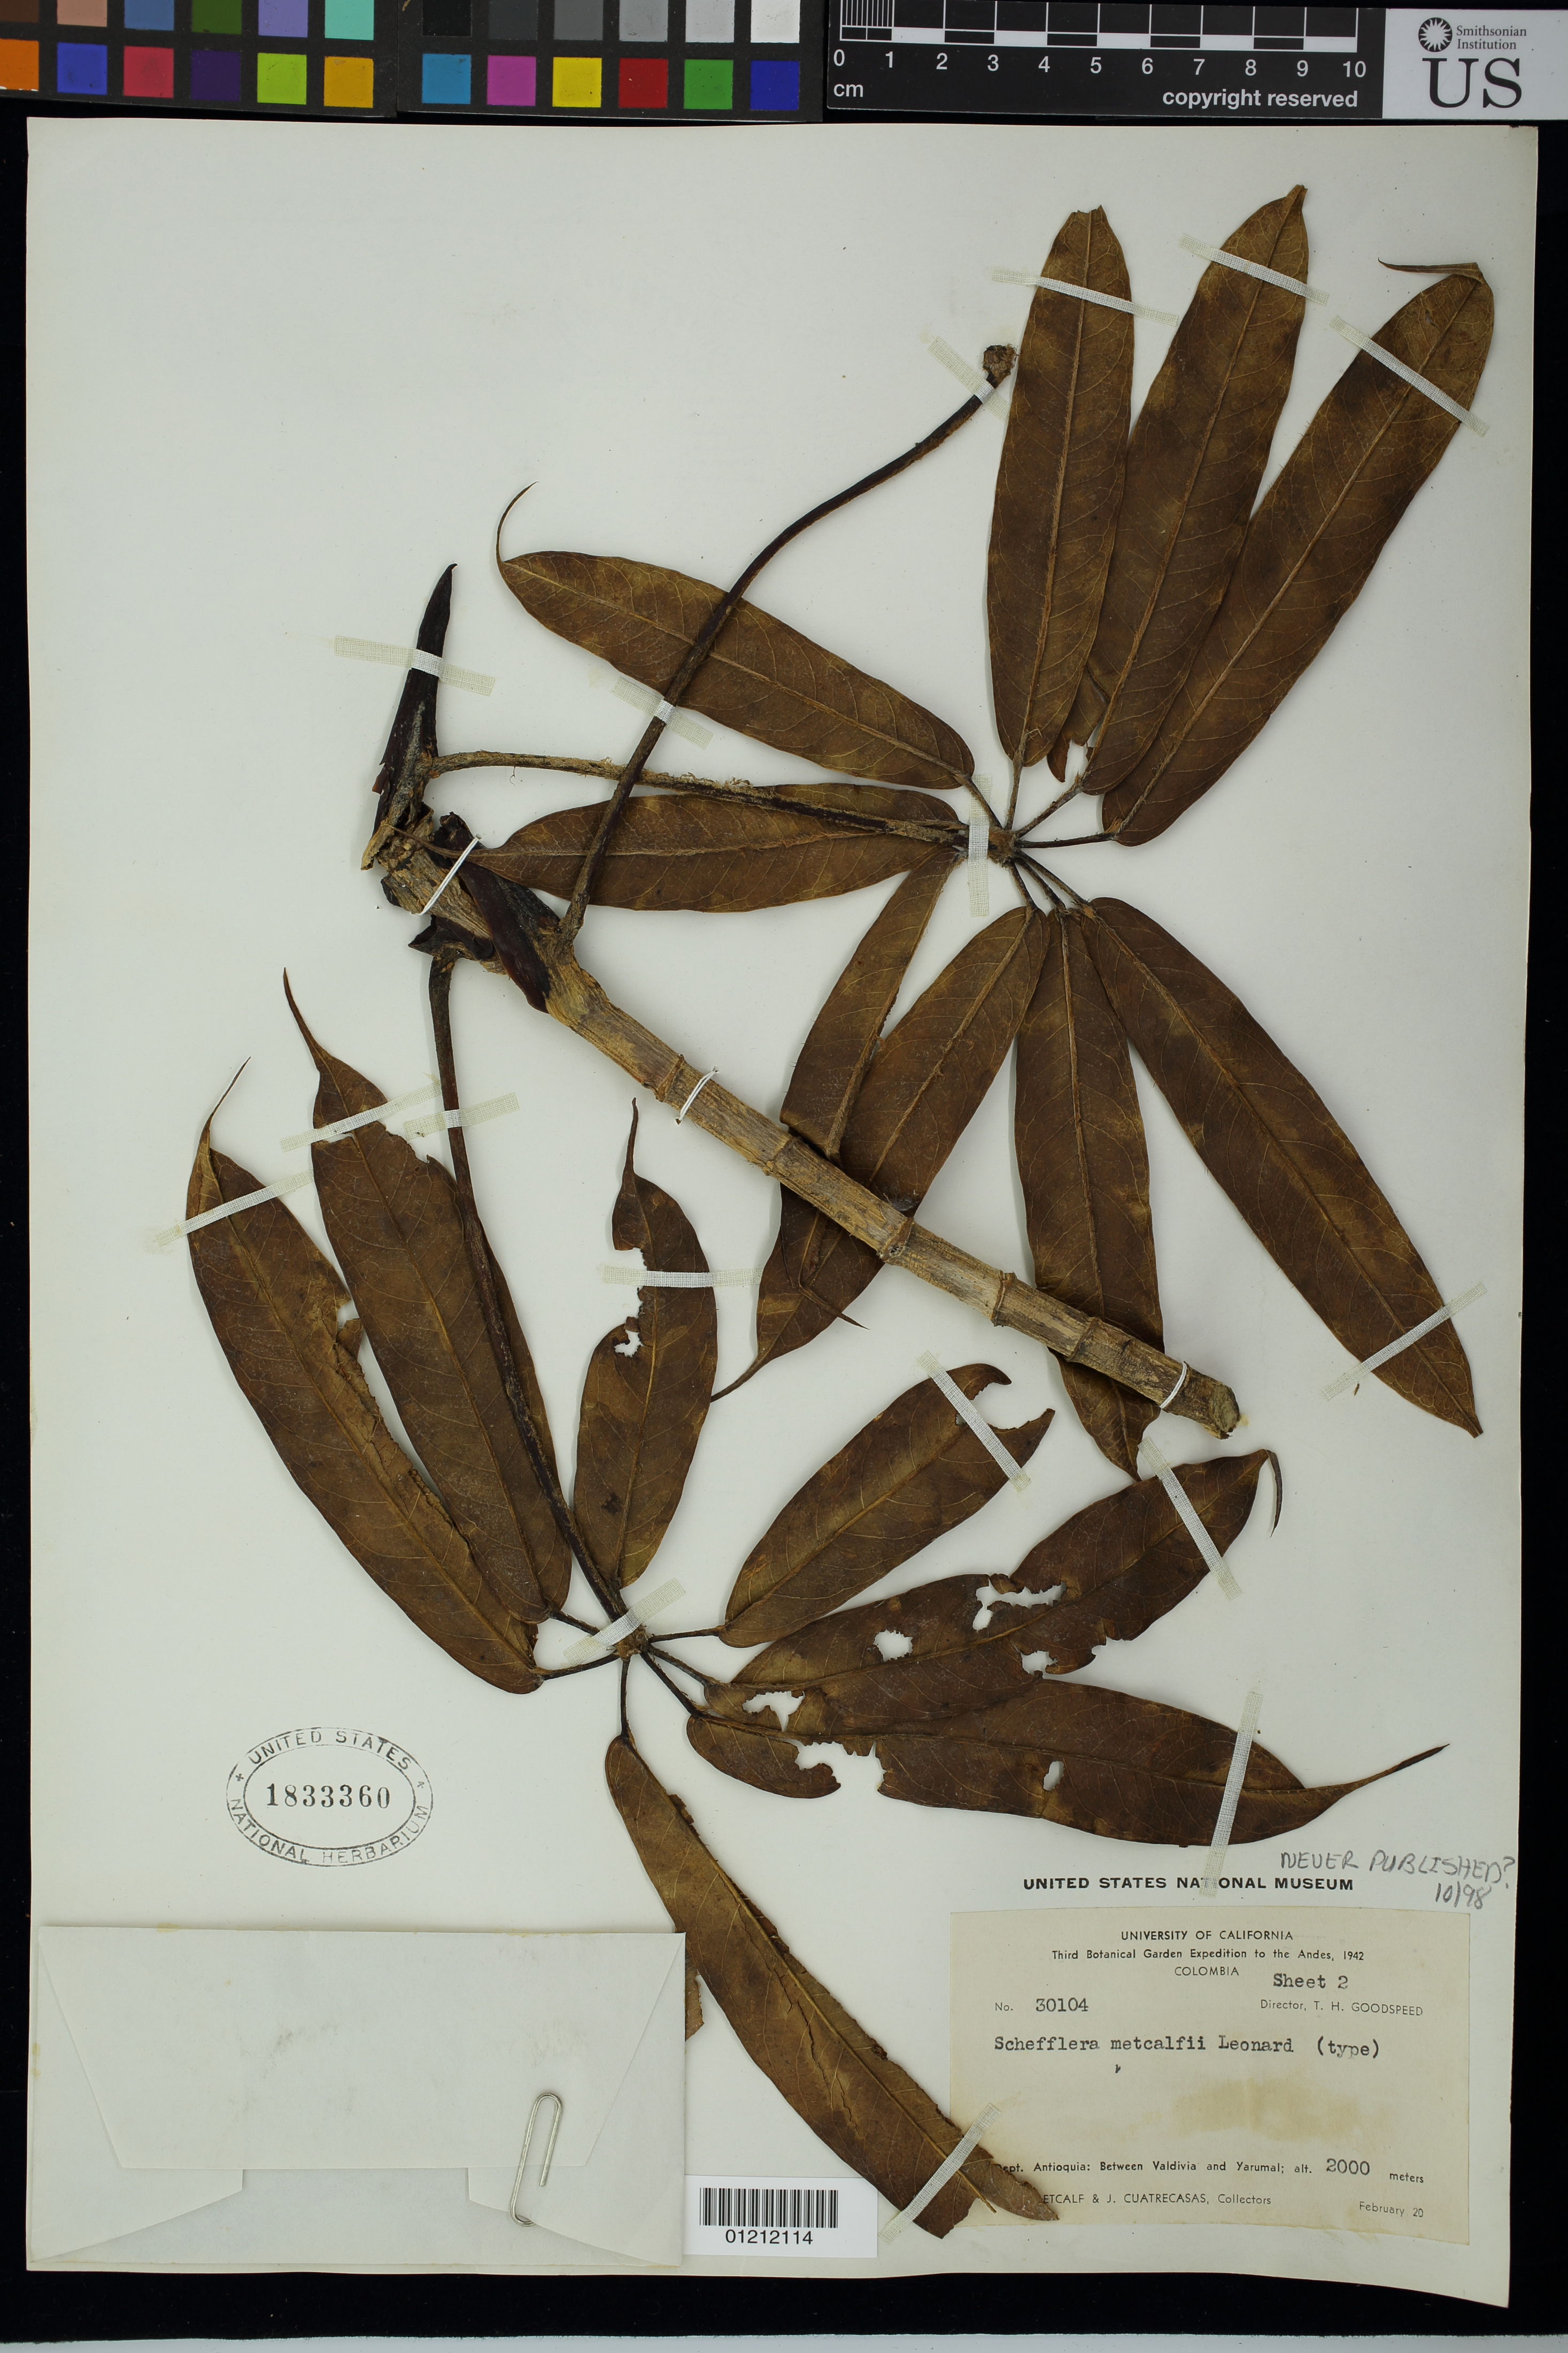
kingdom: Plantae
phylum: Tracheophyta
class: Magnoliopsida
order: Apiales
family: Araliaceae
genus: Schefflera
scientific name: Schefflera sp.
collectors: R. D. Metcalf & J. Cuatrecasas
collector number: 30104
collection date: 1942-02-20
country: Colombia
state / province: Antioquia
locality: Between Valdivia and Yarumal.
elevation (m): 2000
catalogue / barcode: US 1833360